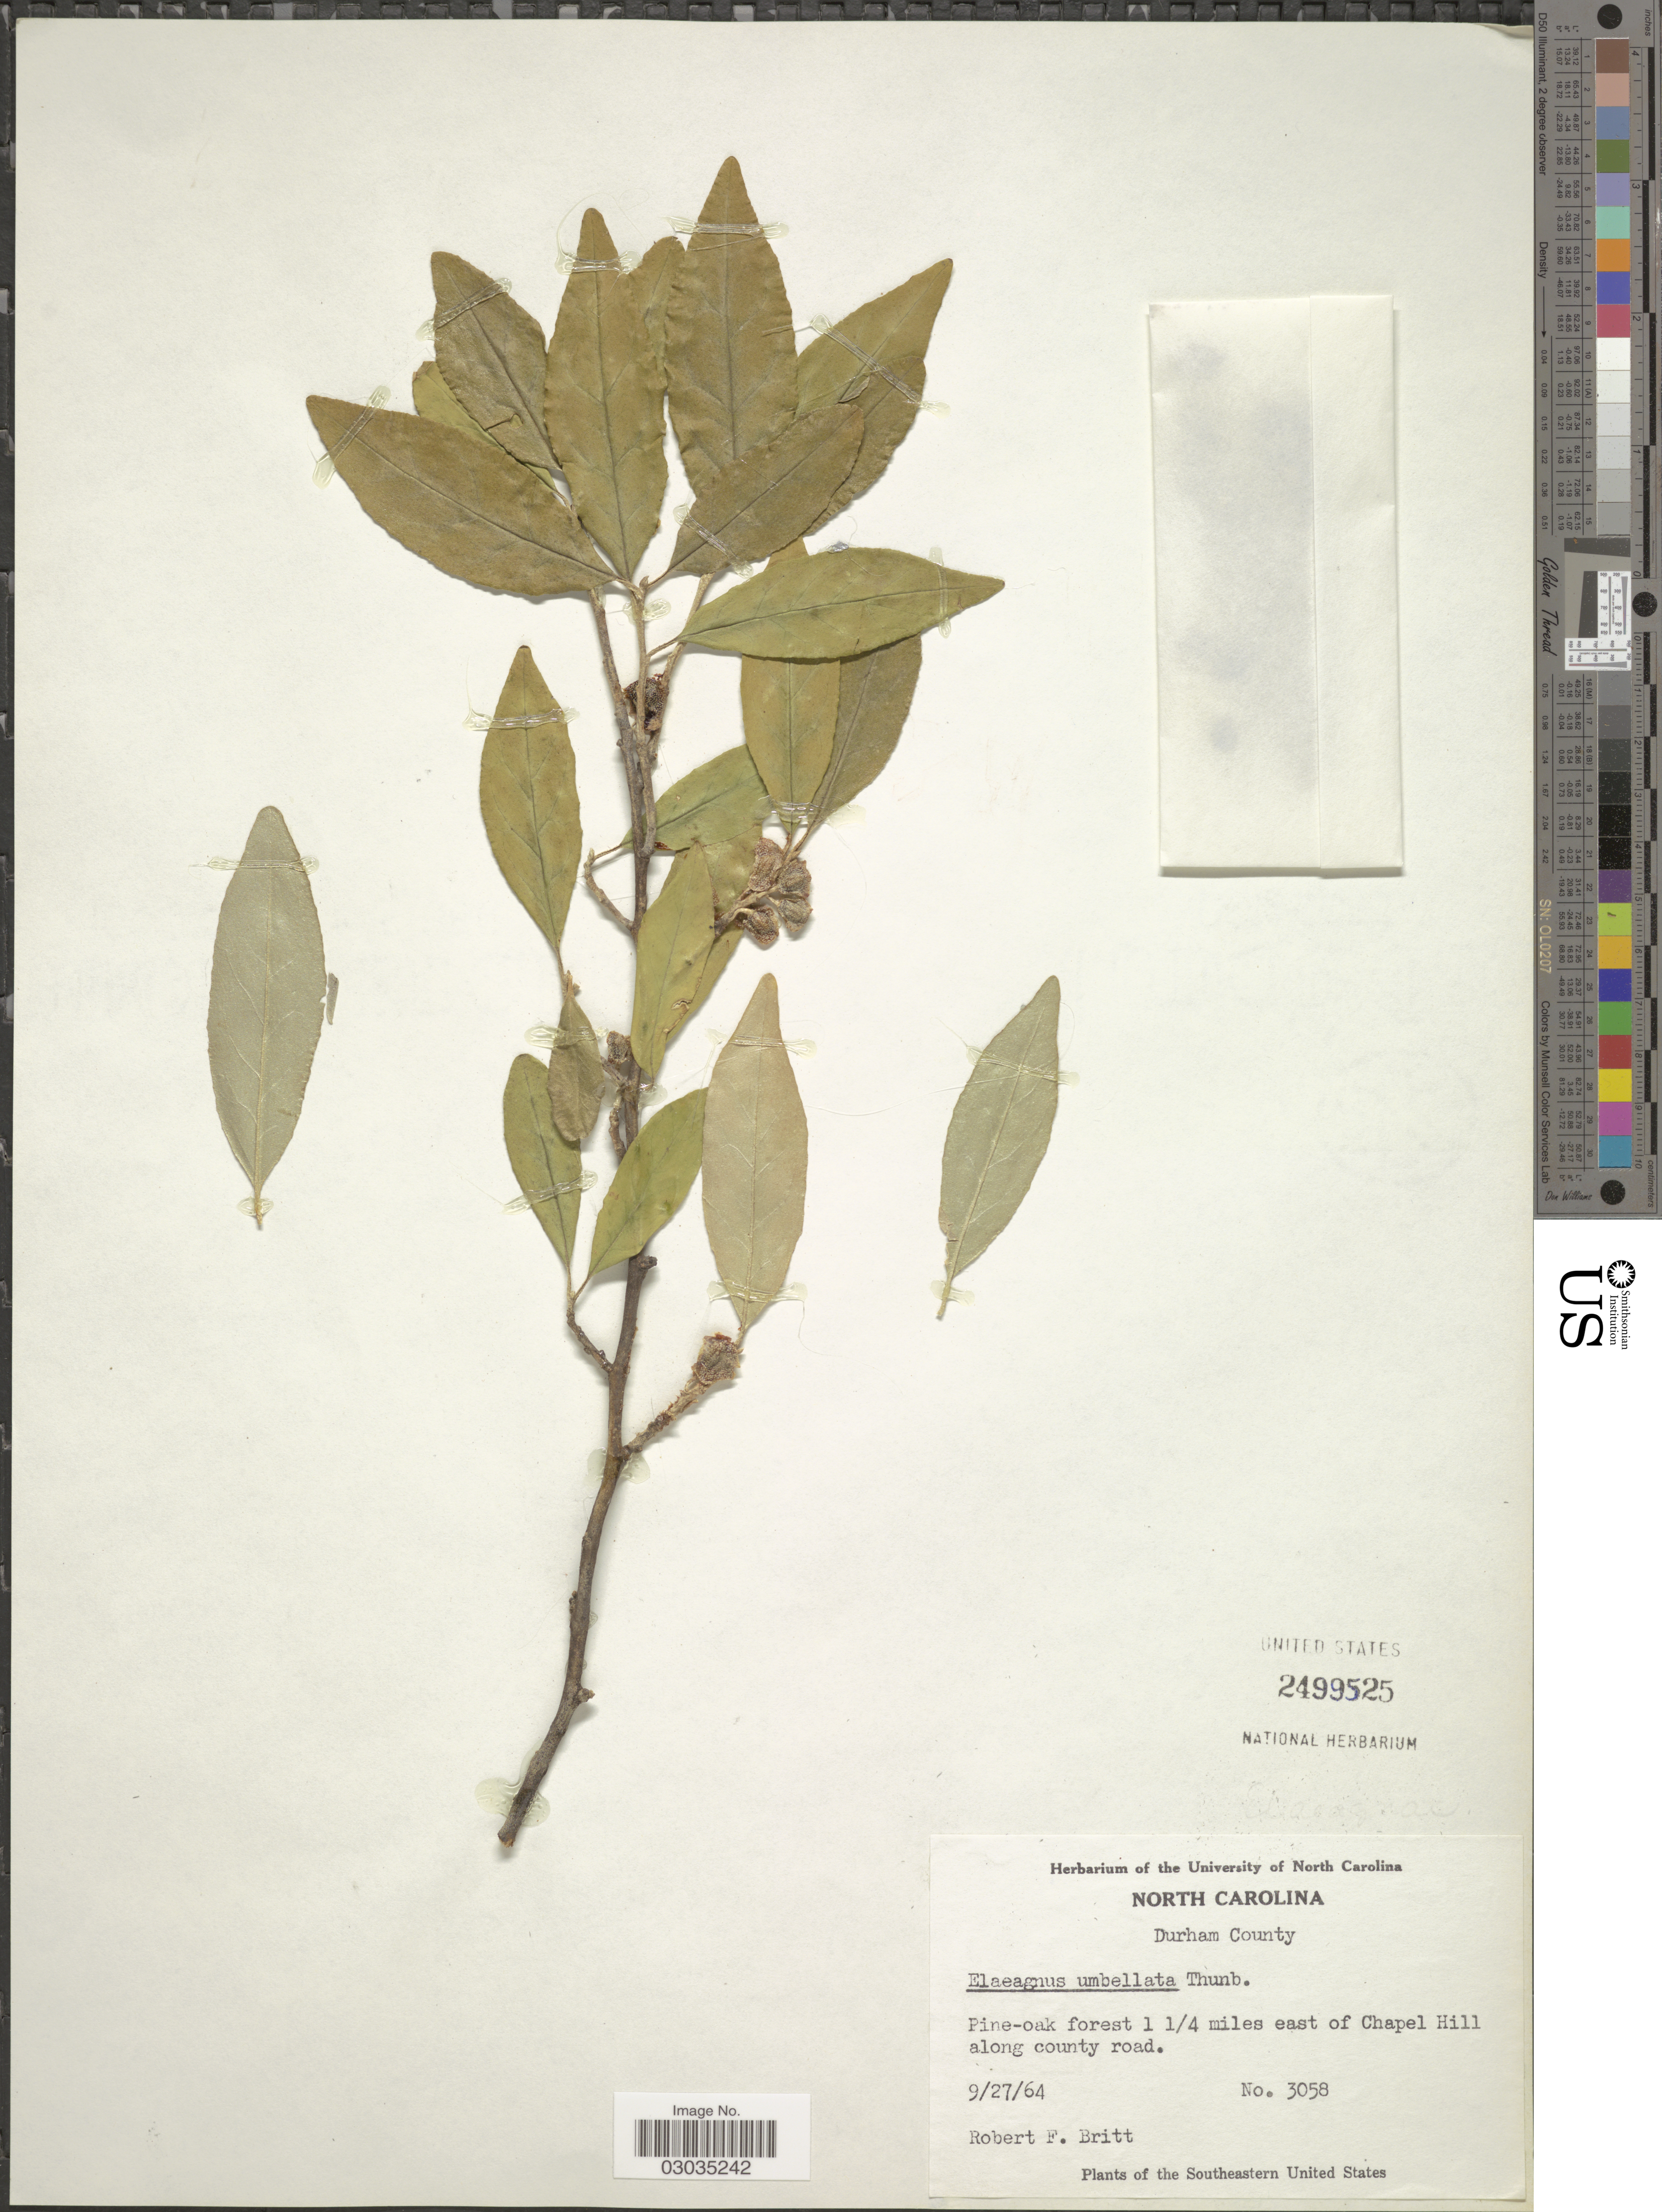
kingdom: Plantae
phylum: Tracheophyta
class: Magnoliopsida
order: Rosales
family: Elaeagnaceae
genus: Elaeagnus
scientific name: Elaeagnus umbellata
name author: Thunb.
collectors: R. Britt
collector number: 3058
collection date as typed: Transcribed d/m/y: 27/9/64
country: United States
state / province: North Carolina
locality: Durham County, Pine-oak forest 1¼ miles east of Chapel Hill along county road.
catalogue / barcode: US 2499525